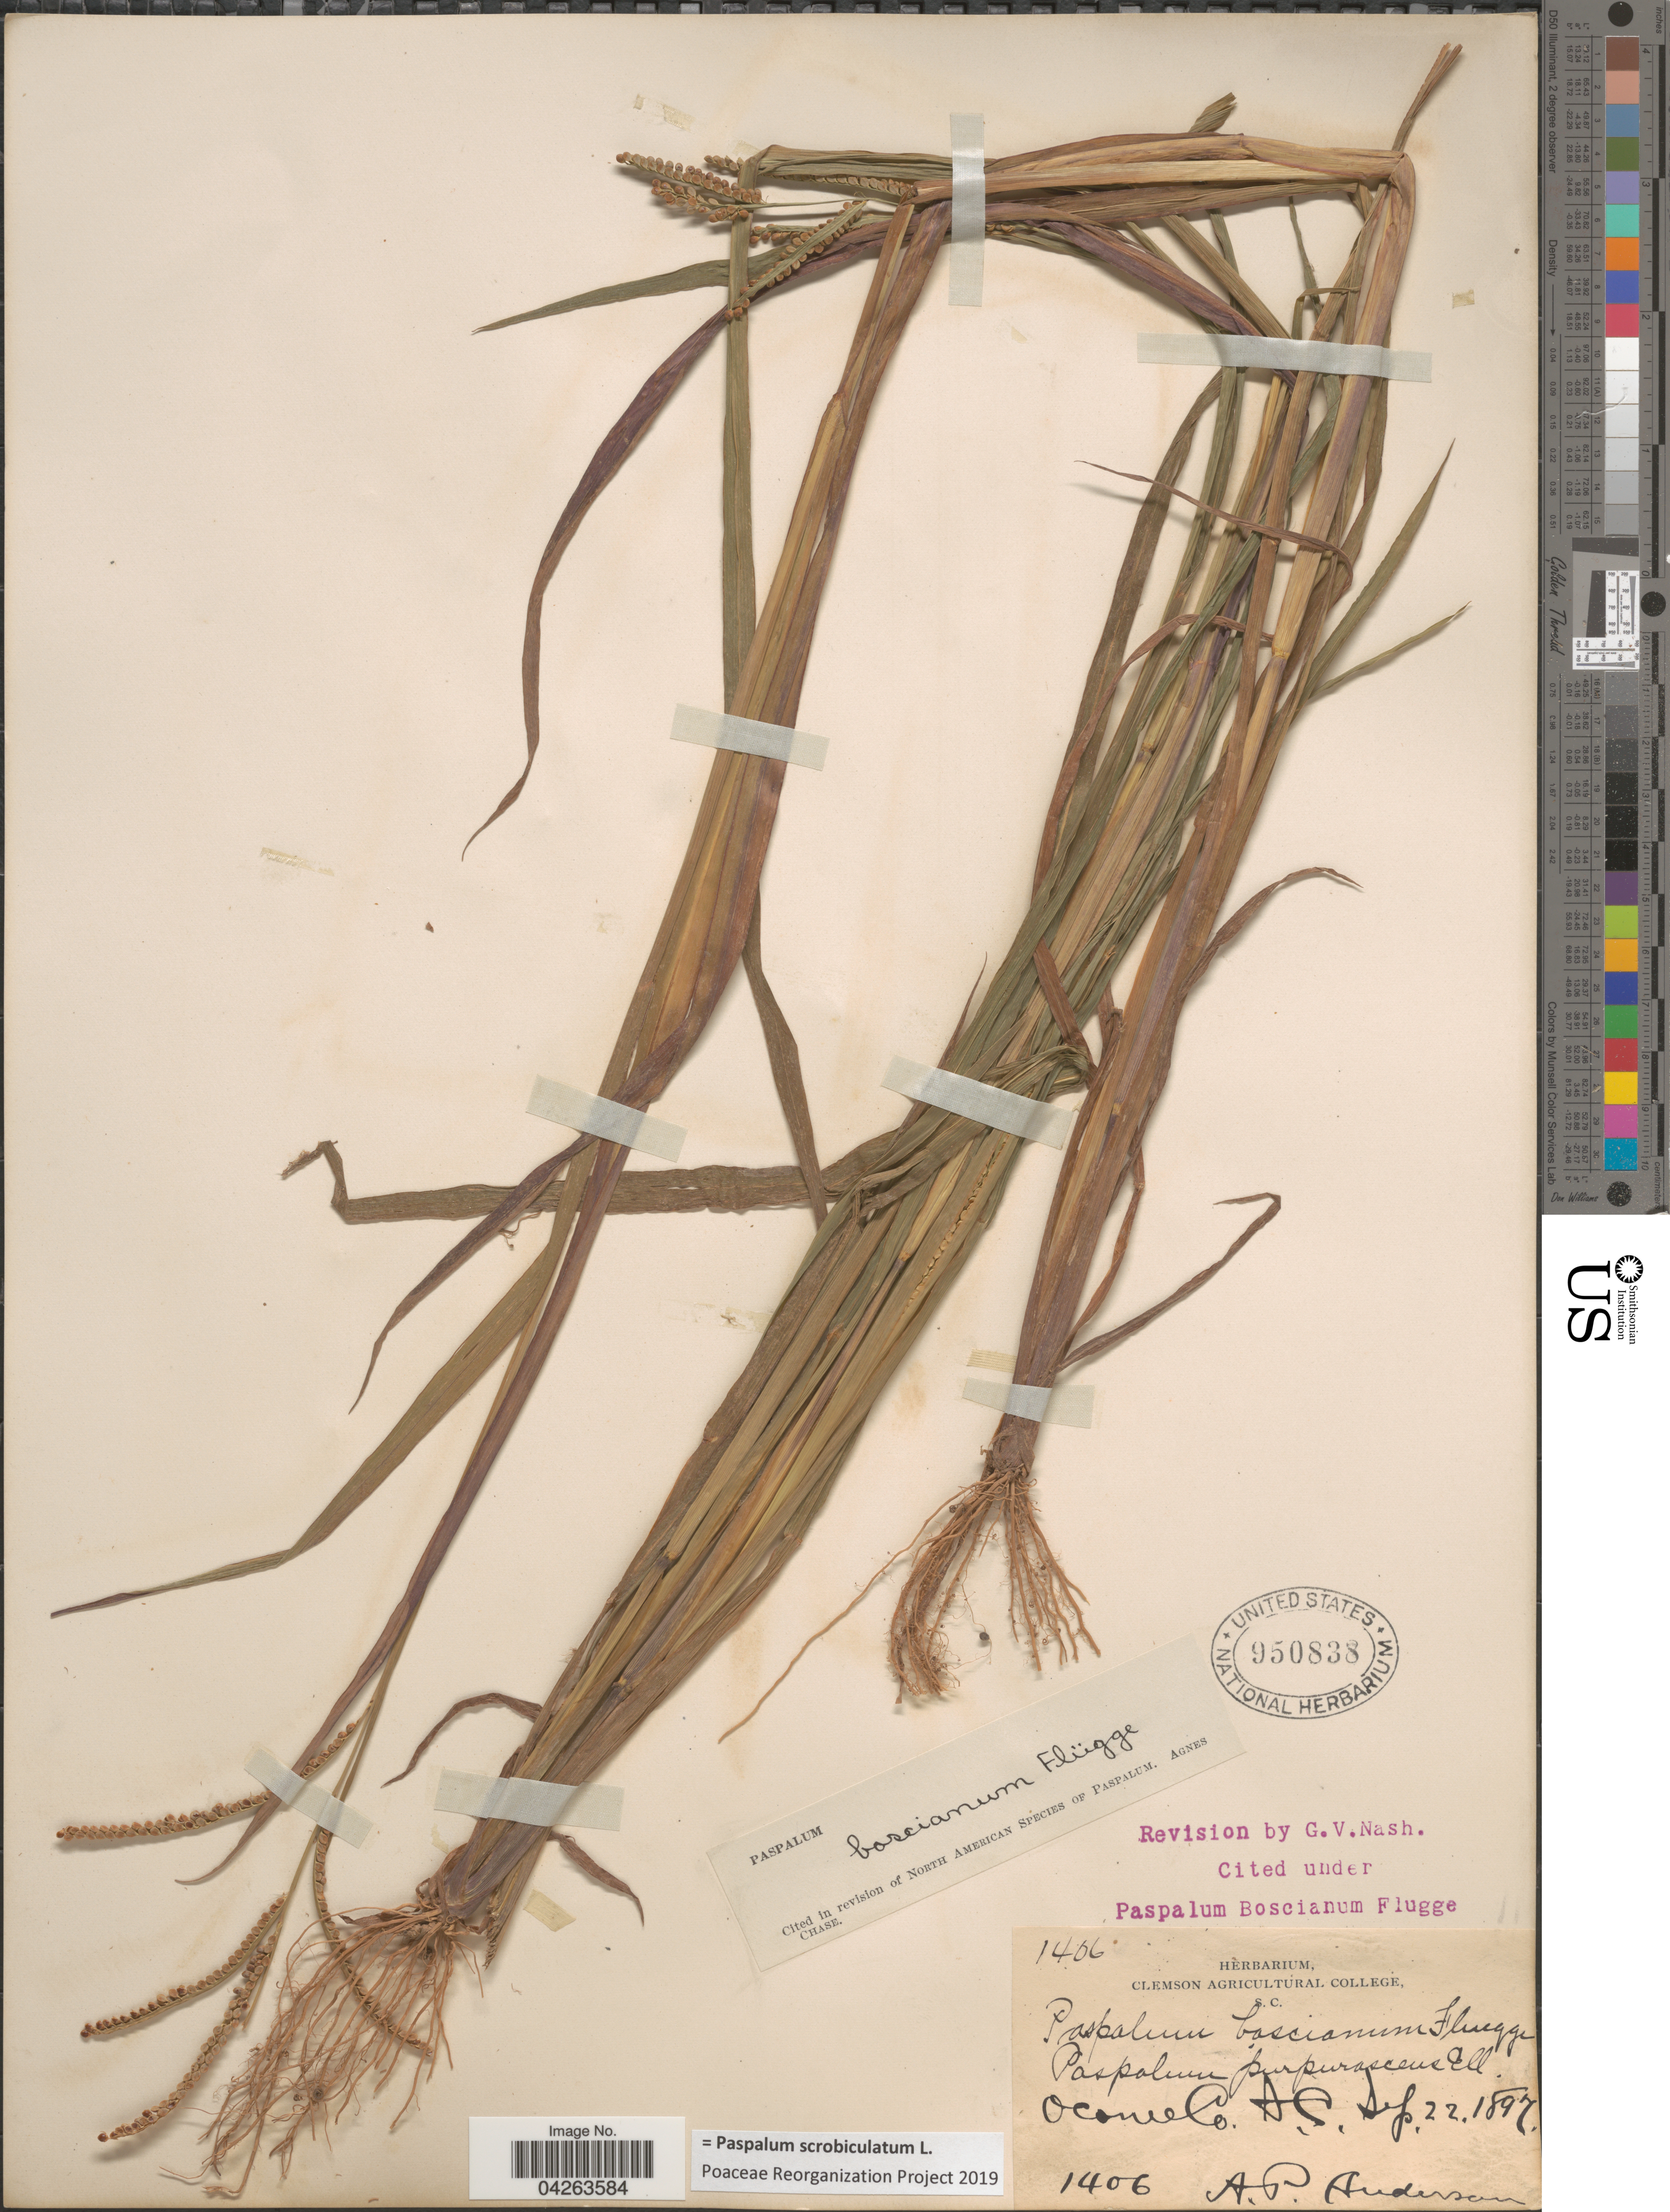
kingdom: Plantae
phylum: Tracheophyta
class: Liliopsida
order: Poales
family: Poaceae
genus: Paspalum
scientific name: Paspalum scrobiculatum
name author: L.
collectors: A. P. Anderson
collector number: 1406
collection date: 1897-09-22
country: United States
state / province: South Carolina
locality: Oconee Co.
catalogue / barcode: US 950838